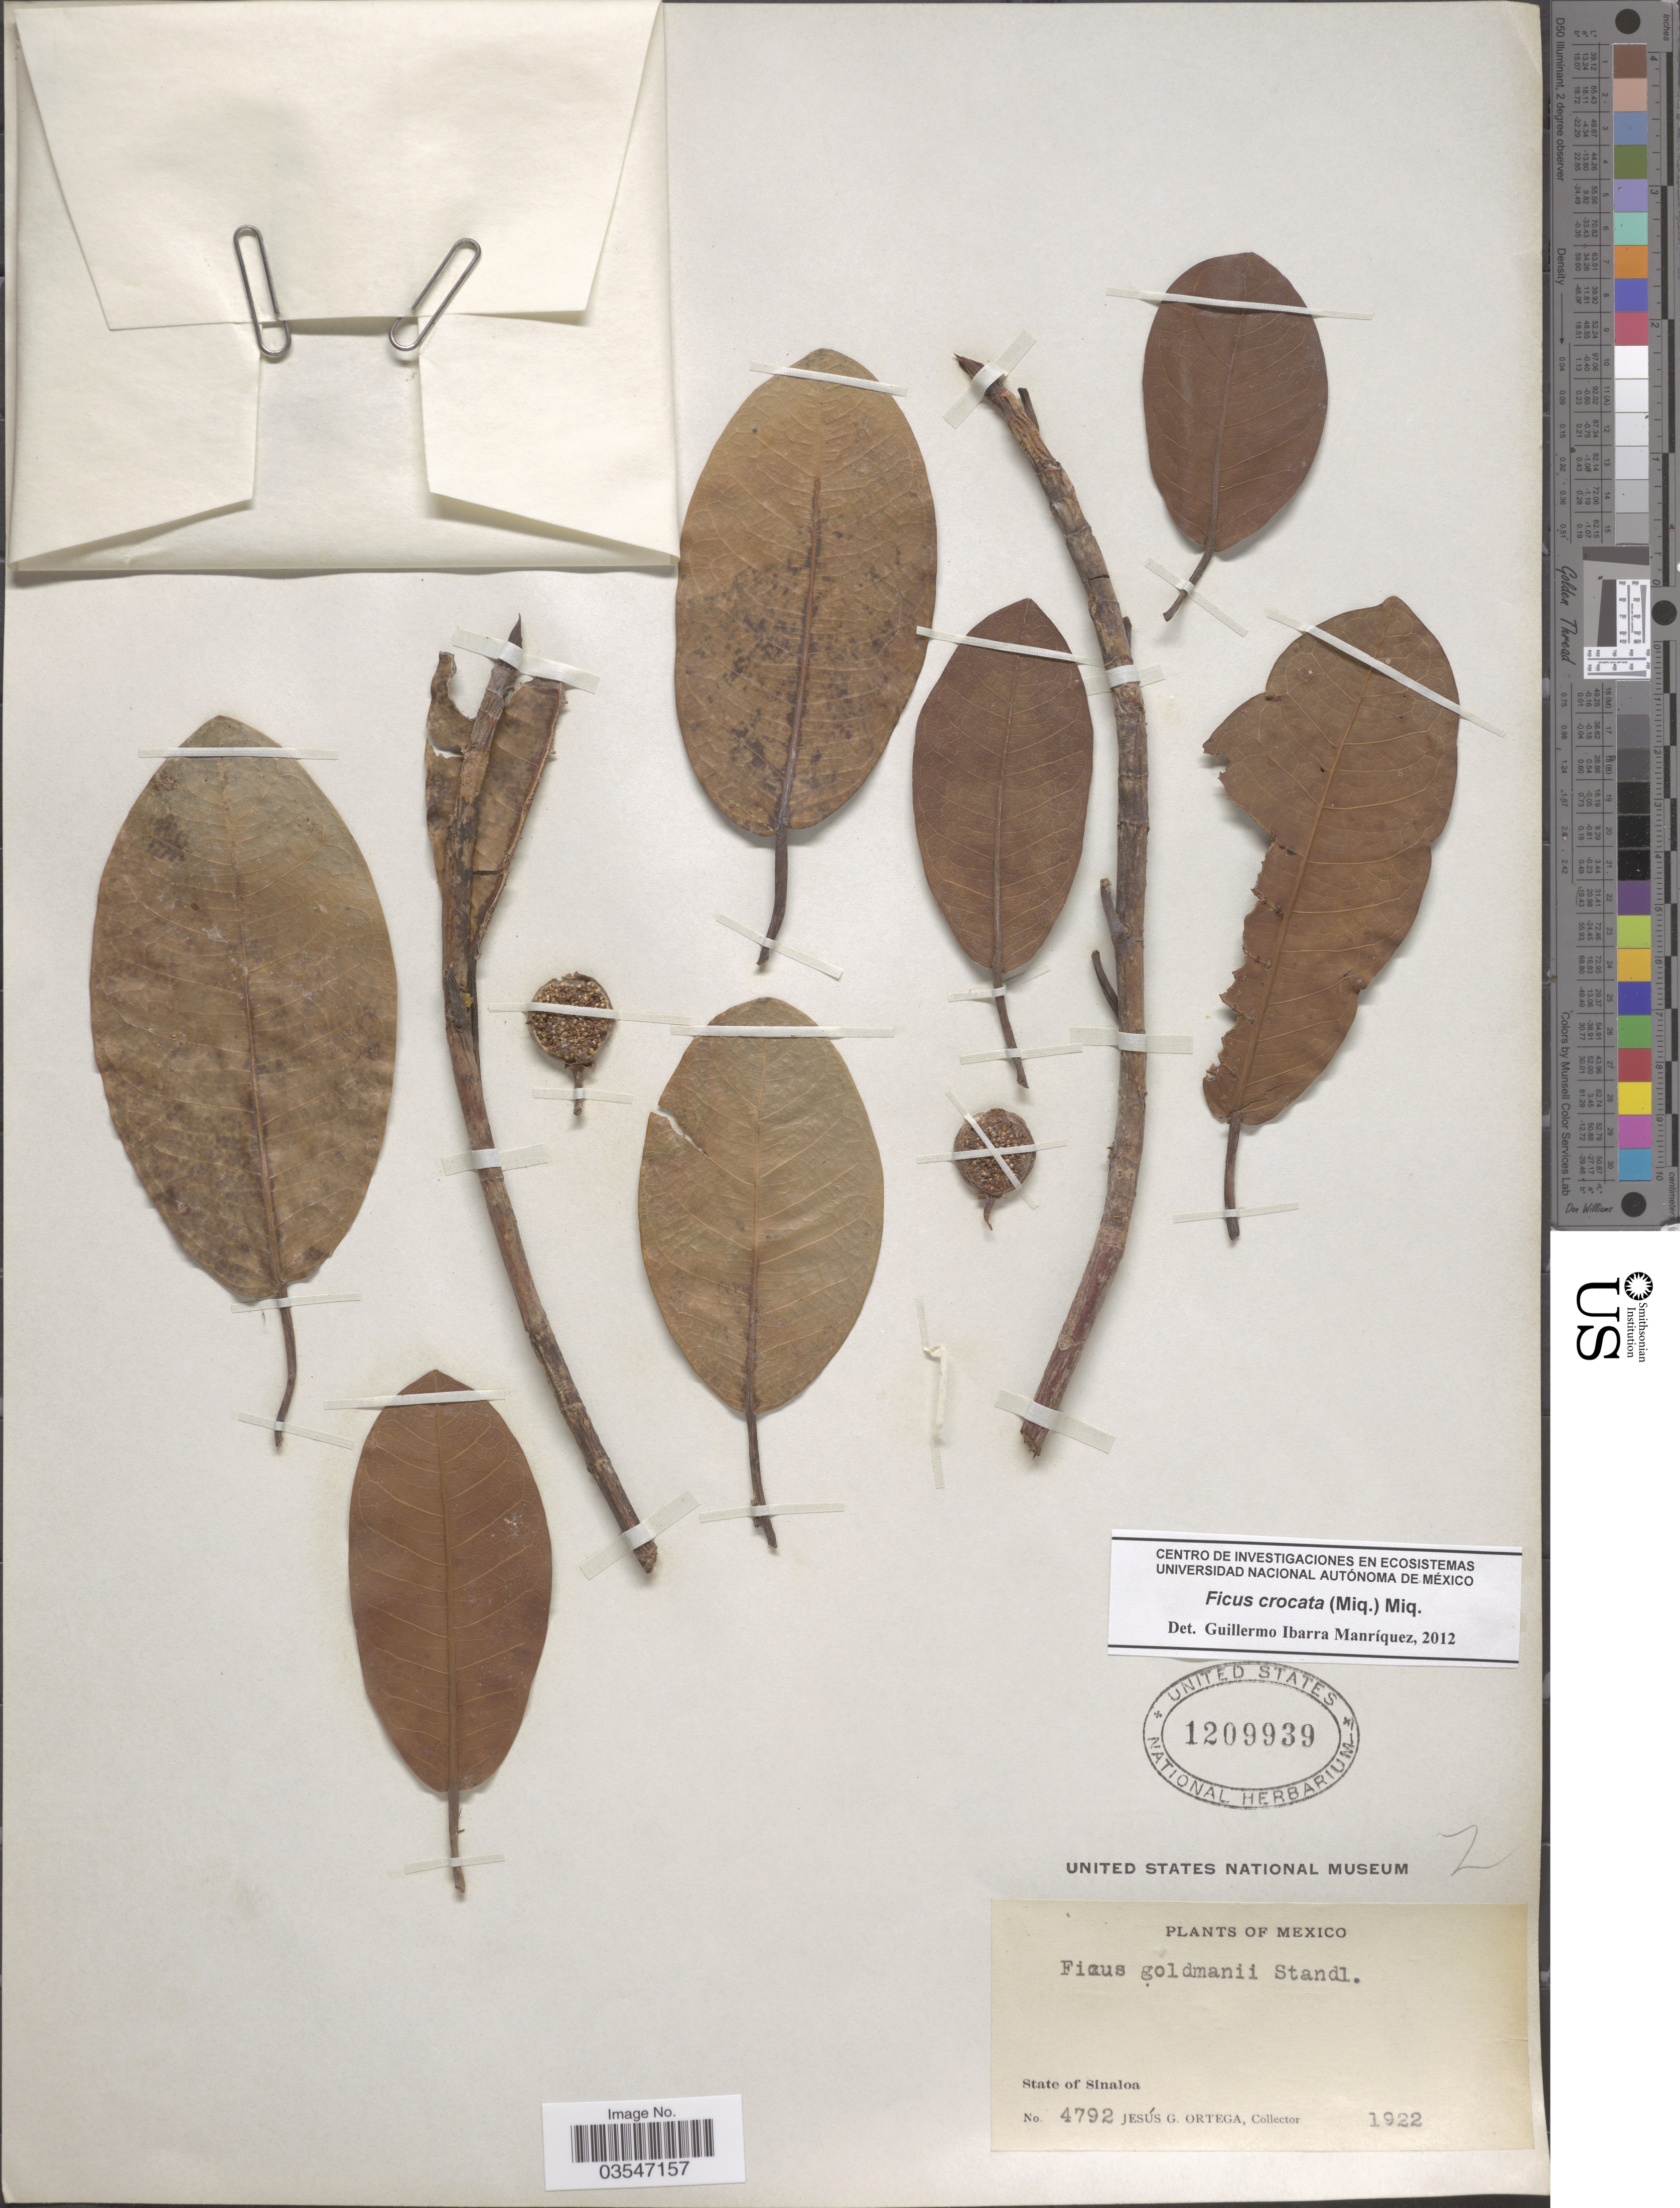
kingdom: Plantae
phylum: Tracheophyta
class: Magnoliopsida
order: Rosales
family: Moraceae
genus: Ficus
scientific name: Ficus crocata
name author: (Miq.) Miq.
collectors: J. Ortega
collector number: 4792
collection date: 1922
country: Mexico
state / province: Sinaloa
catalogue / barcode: US 1209939